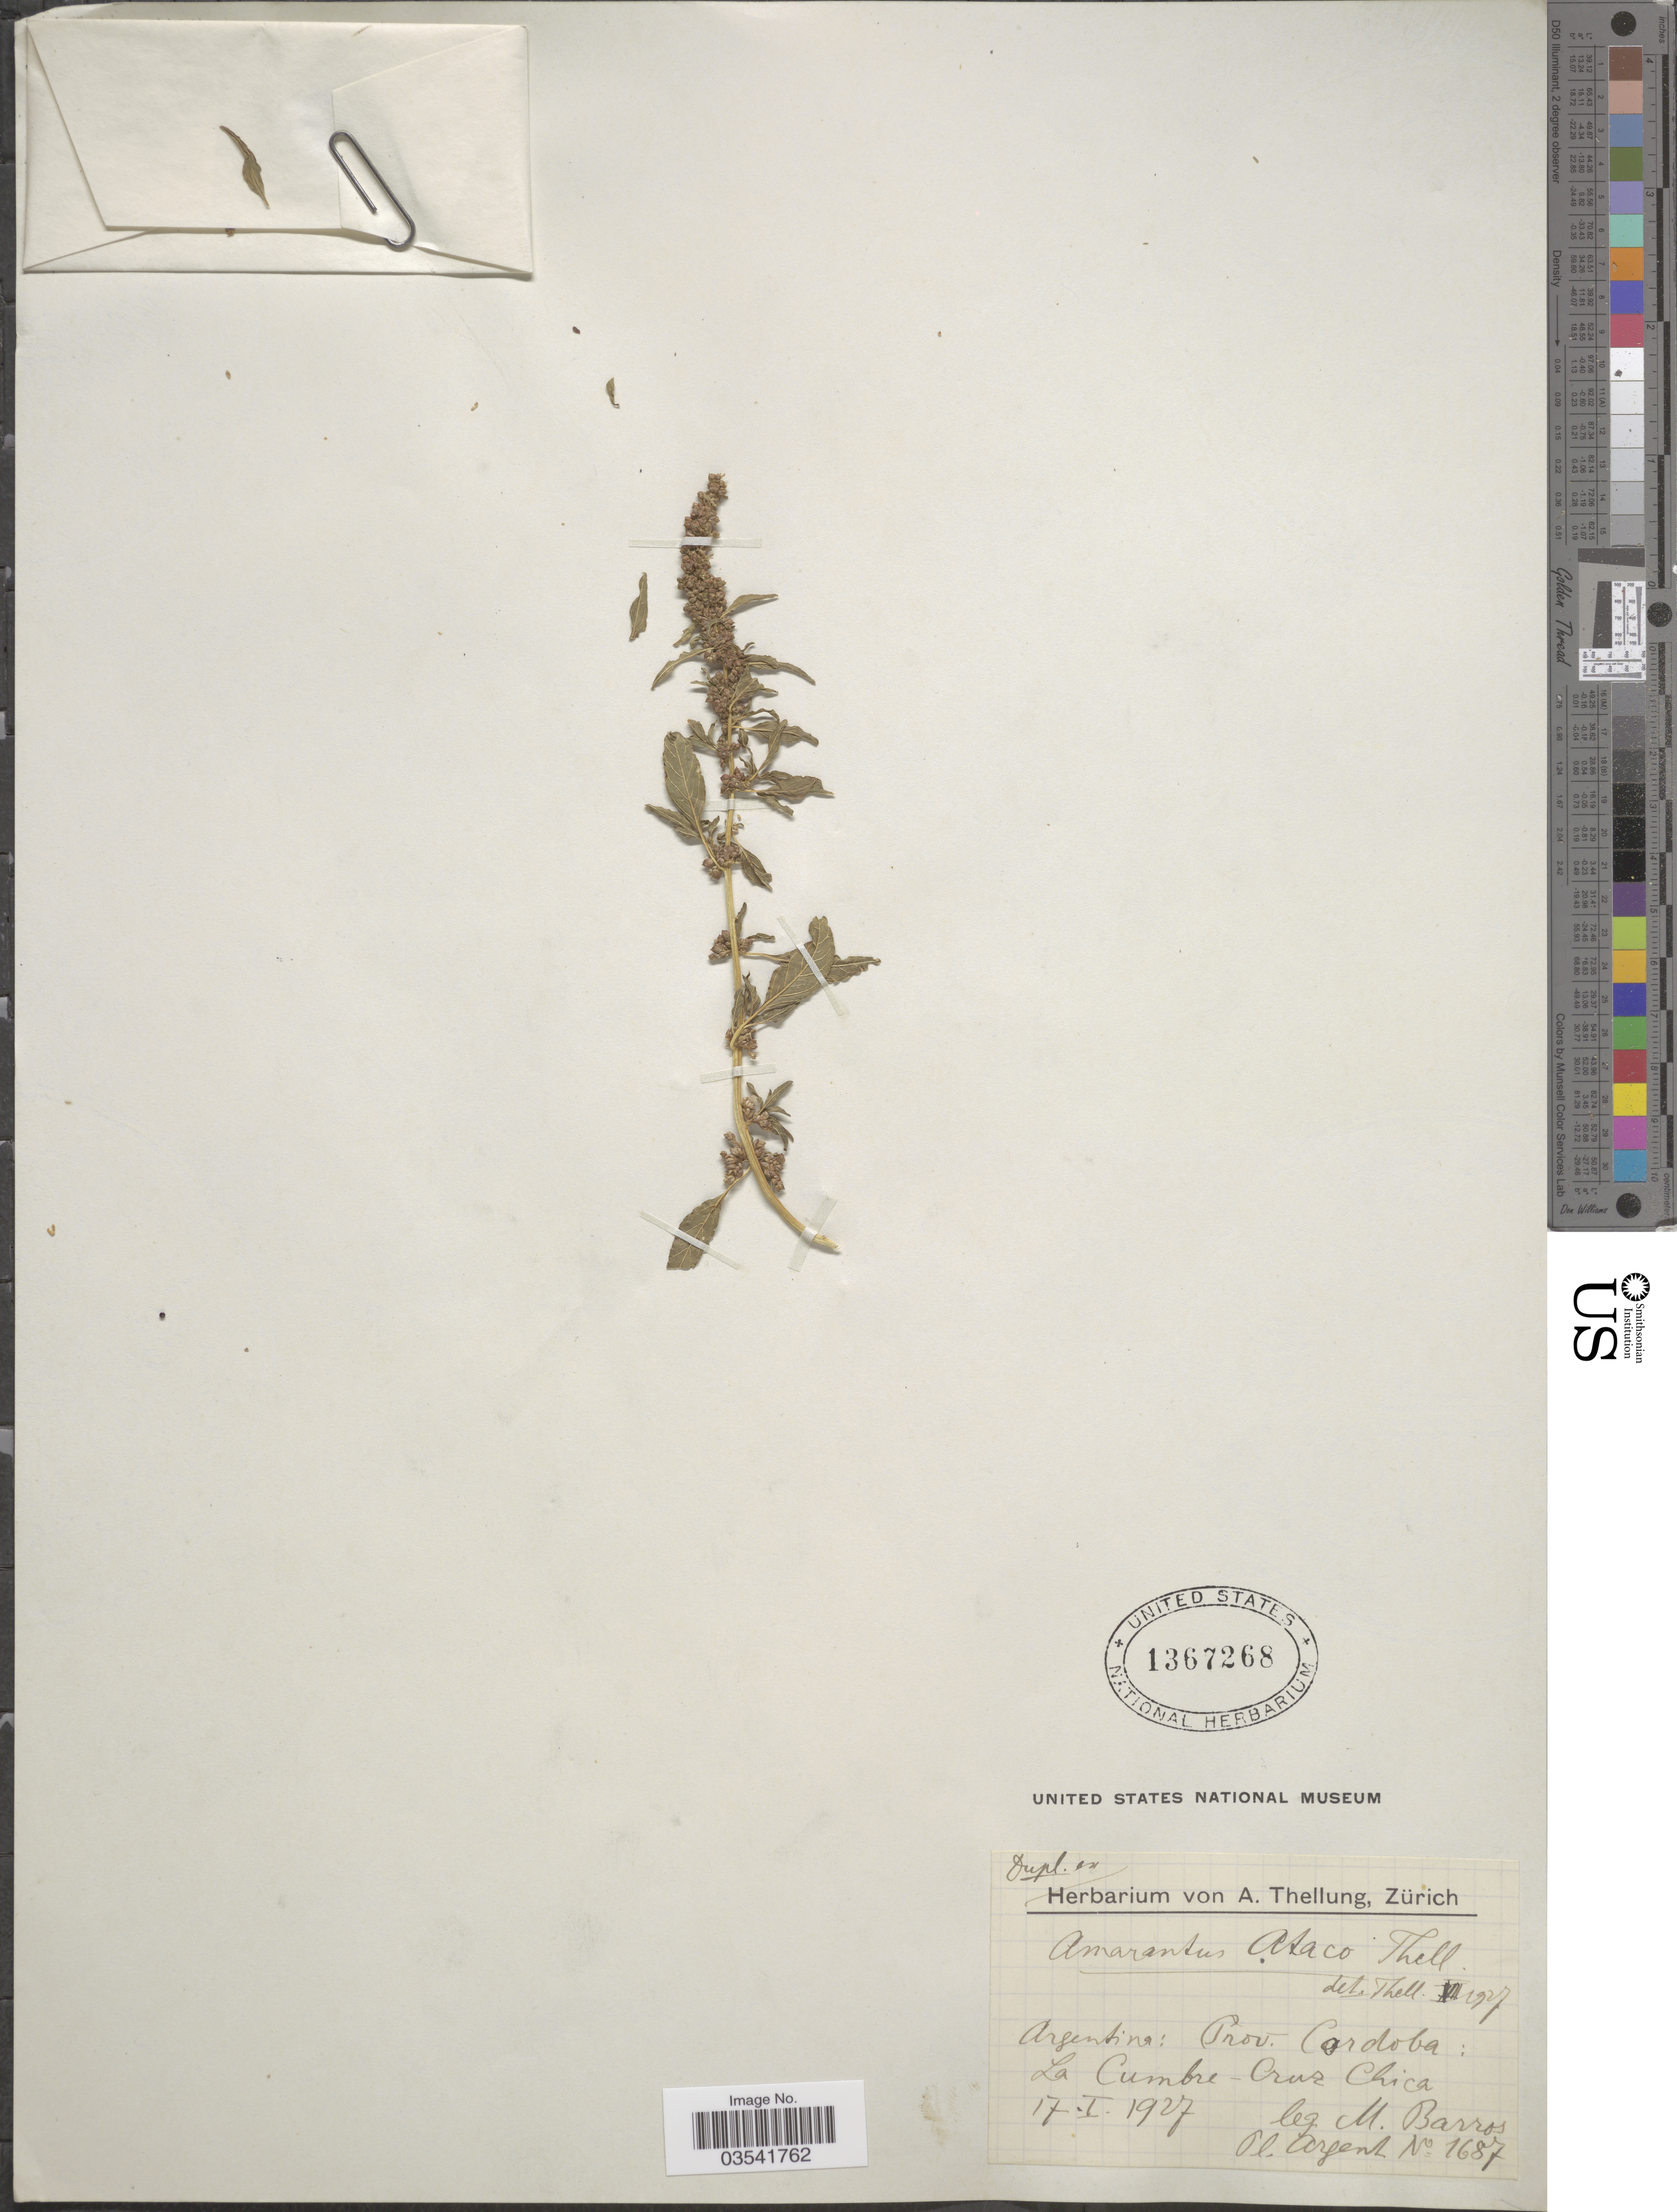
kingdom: Plantae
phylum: Tracheophyta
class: Magnoliopsida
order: Caryophyllales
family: Amaranthaceae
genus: Amaranthus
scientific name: Amaranthus ataco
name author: Thell.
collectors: M. Barros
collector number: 1687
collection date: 1927-01-17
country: Argentina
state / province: Cordoba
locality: La Cumbre - Cruz Chica.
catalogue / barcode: US 1367268